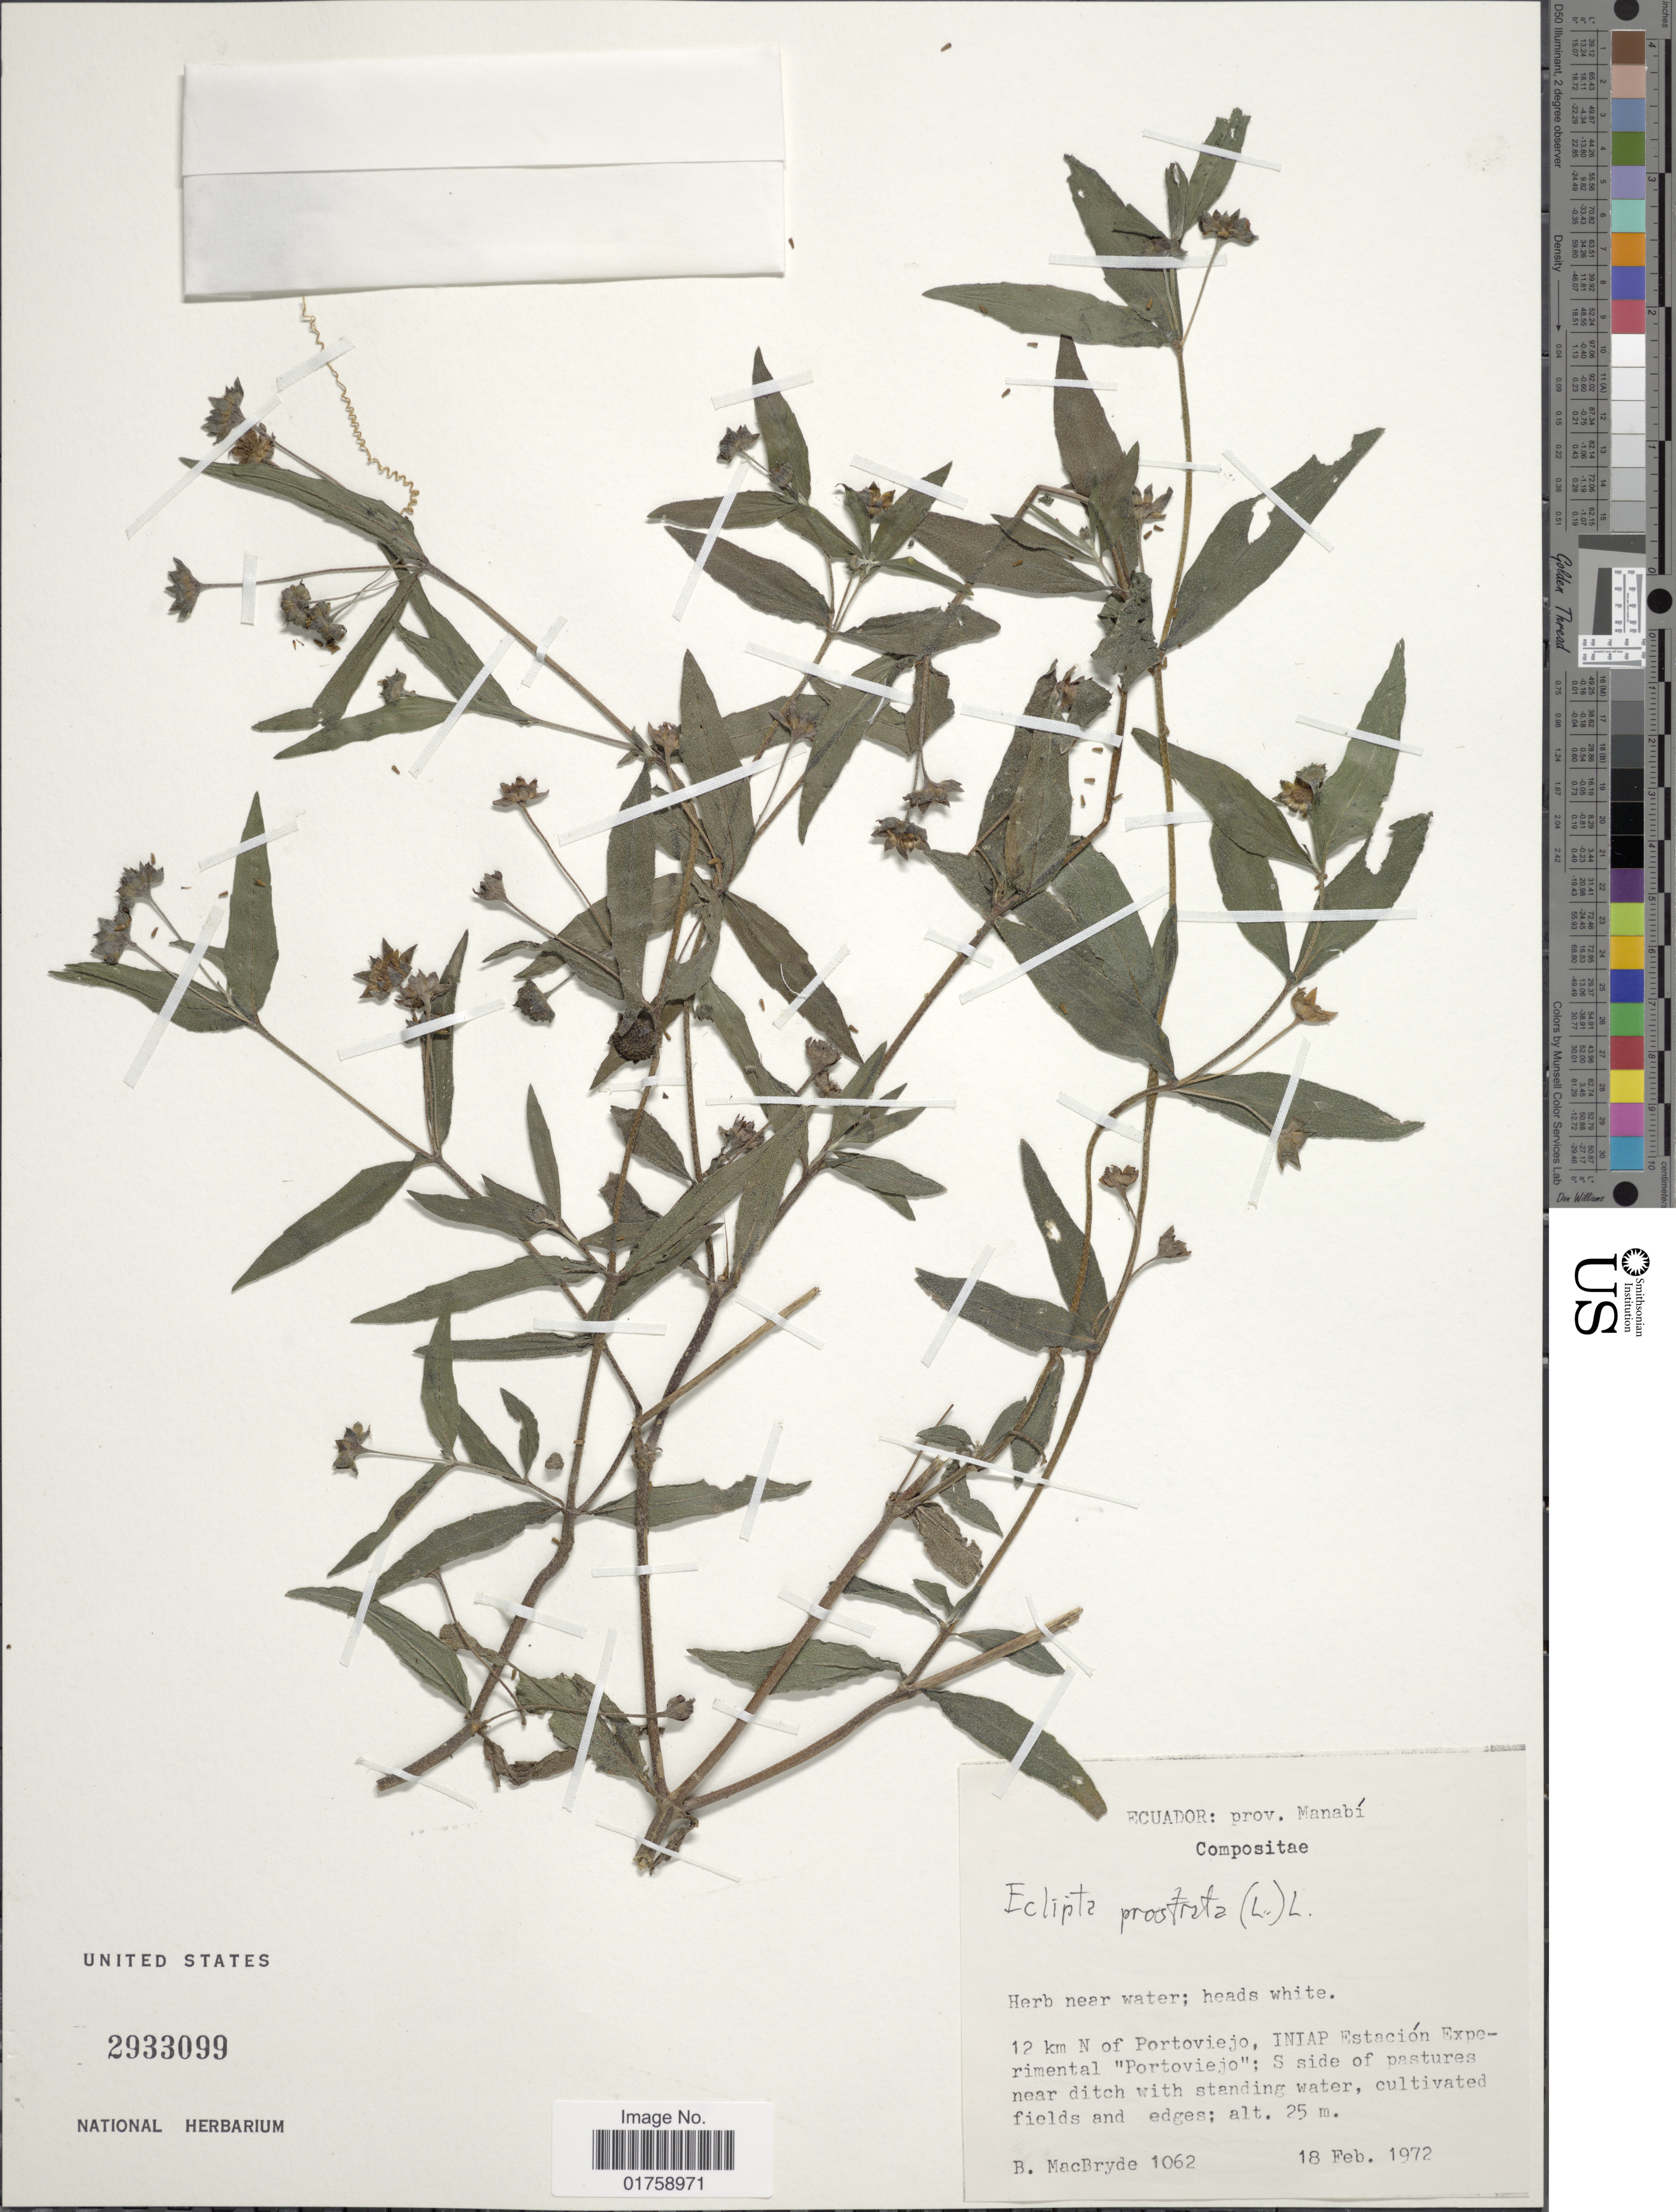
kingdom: Plantae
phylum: Tracheophyta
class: Magnoliopsida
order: Asterales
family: Asteraceae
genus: Eclipta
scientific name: Eclipta prostrata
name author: (L.) L.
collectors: B. MacBryde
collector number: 1062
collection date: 1972-02-18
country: Ecuador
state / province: Manabí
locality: Ecuador: prov. Manabí. 12 km N of Portoviejo, INIAP Estacion Experimental "Portoviejo"; S side of pastures near ditch with standing water, cultivated fields and edges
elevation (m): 25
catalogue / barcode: US 2933099